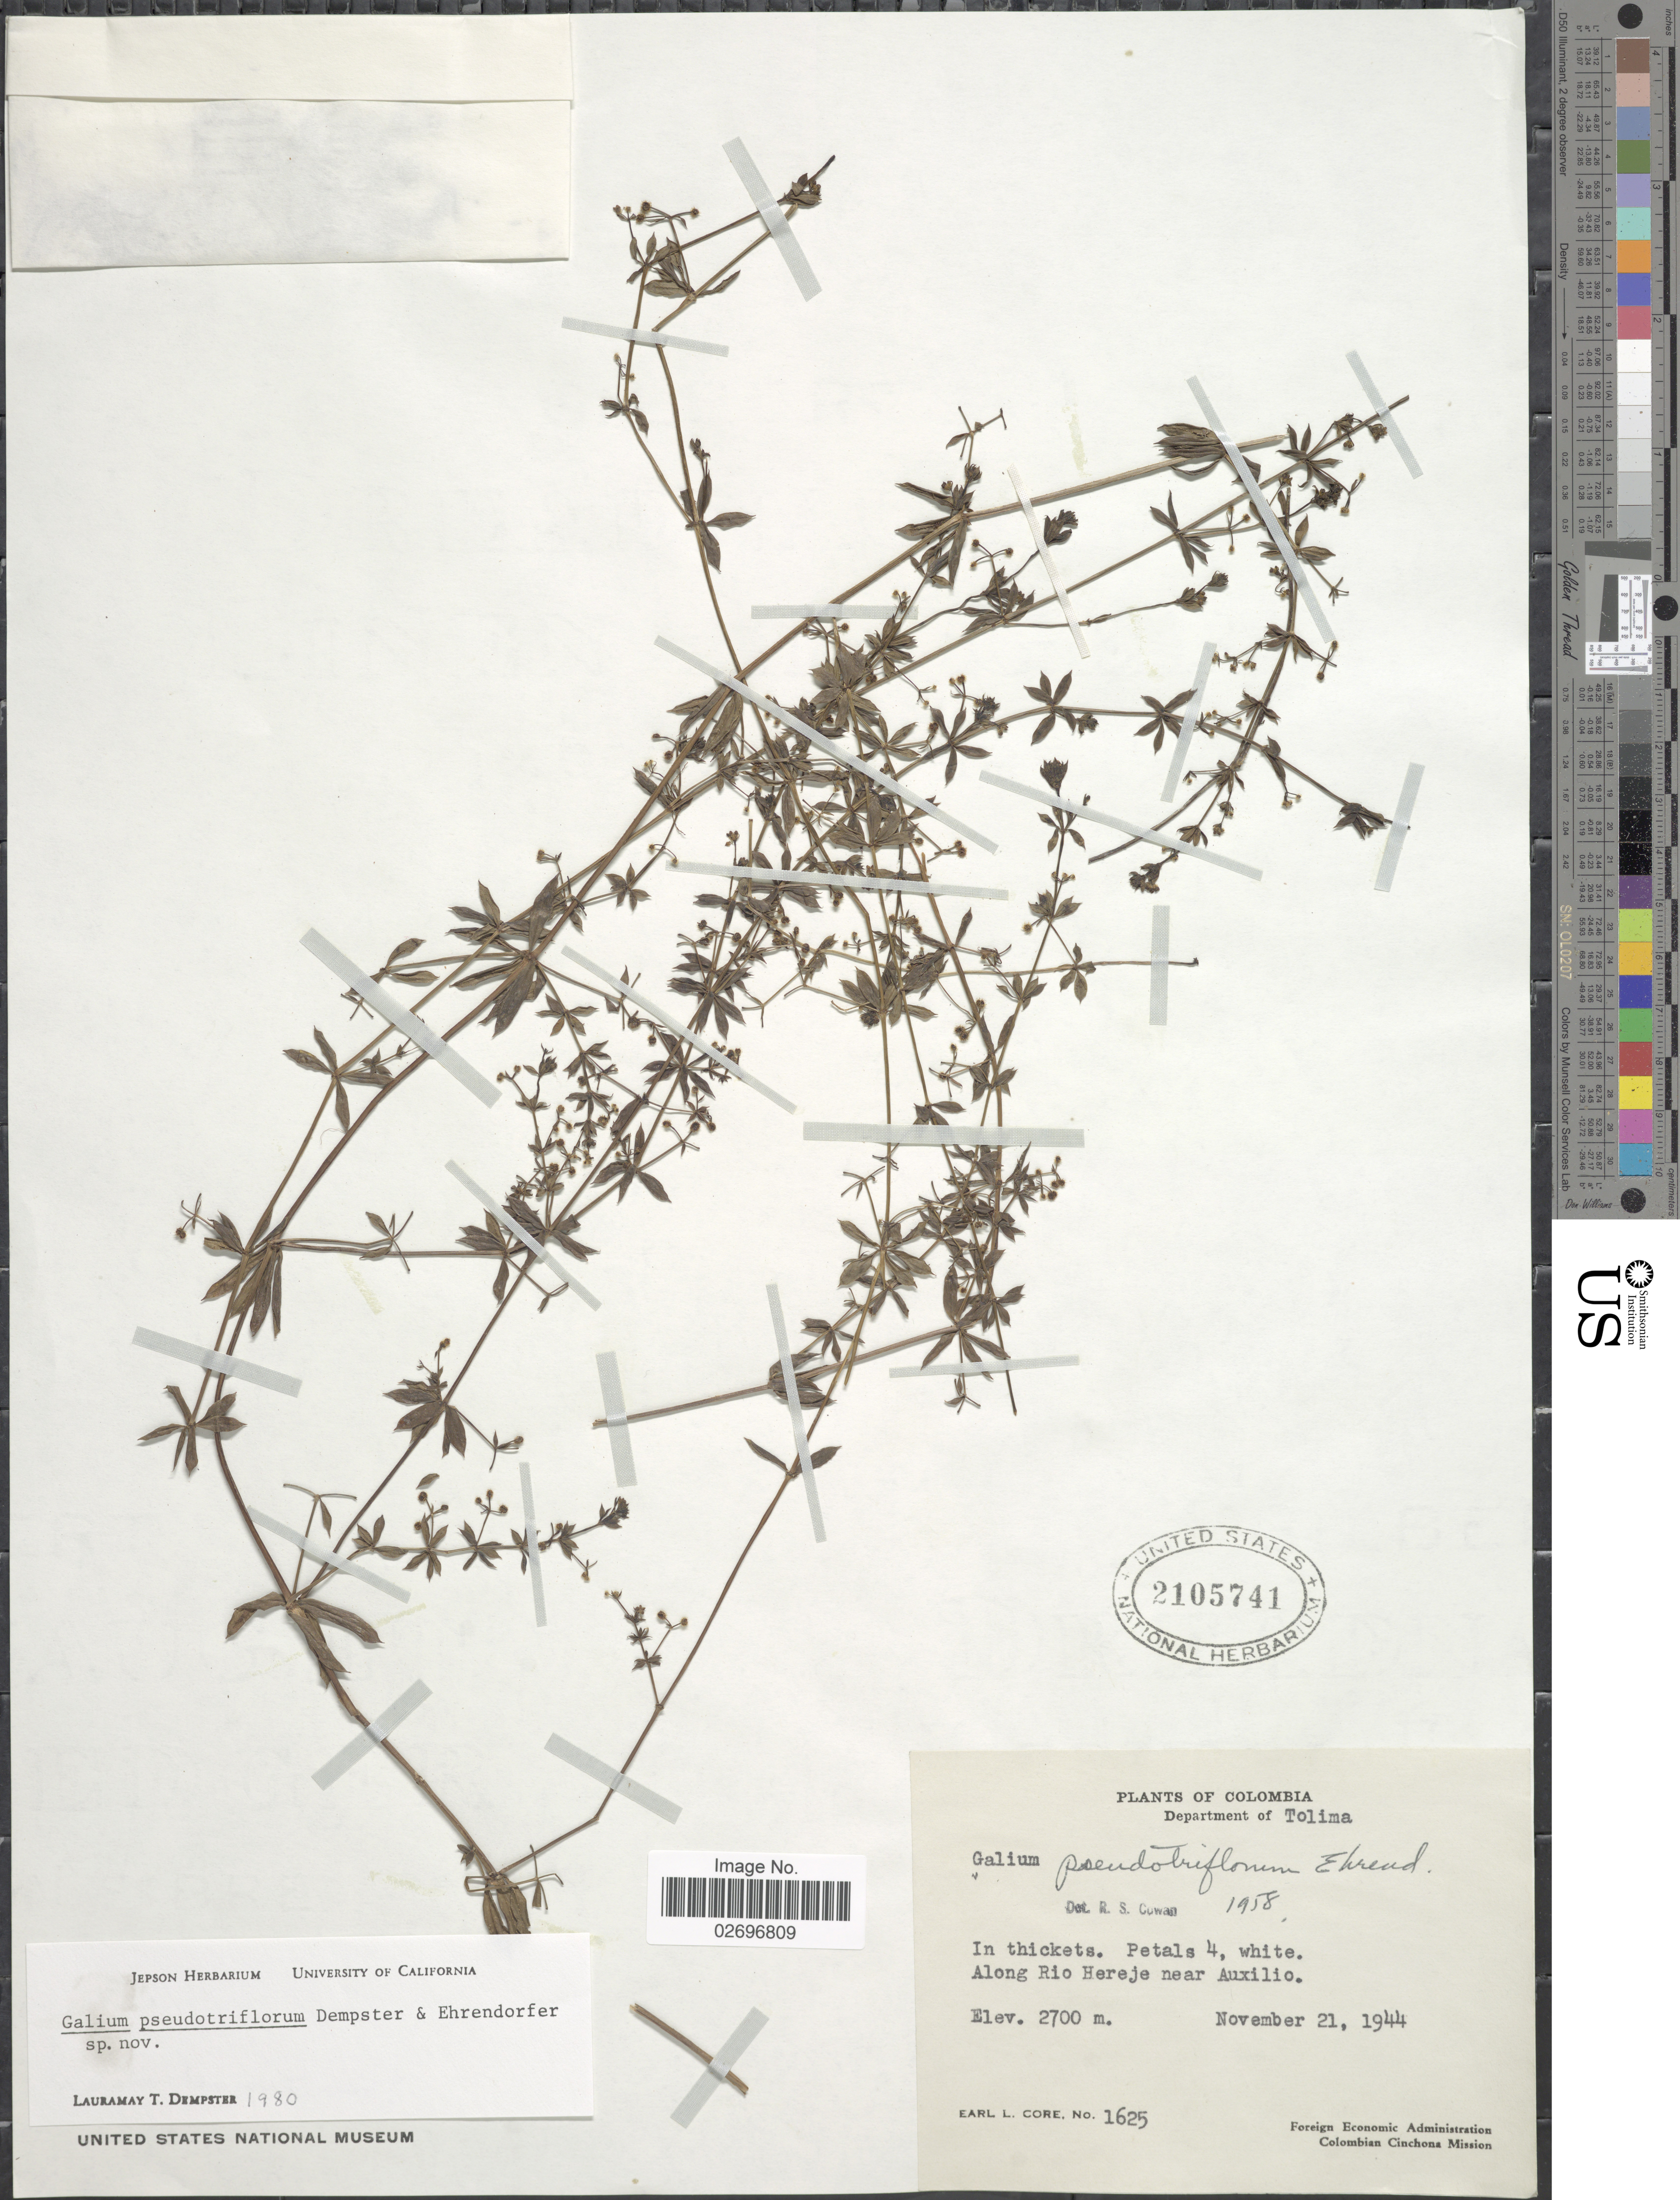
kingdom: Plantae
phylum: Tracheophyta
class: Magnoliopsida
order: Gentianales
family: Rubiaceae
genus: Galium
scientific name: Galium pseudotriflorum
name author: Dempster & Ehrend.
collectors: E. L. Core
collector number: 1625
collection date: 1944-11-21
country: Colombia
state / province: Tolima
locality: Department of Tolima, In thickets. Along Rio Hereje near Auxilio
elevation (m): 2700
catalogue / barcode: US 2105741